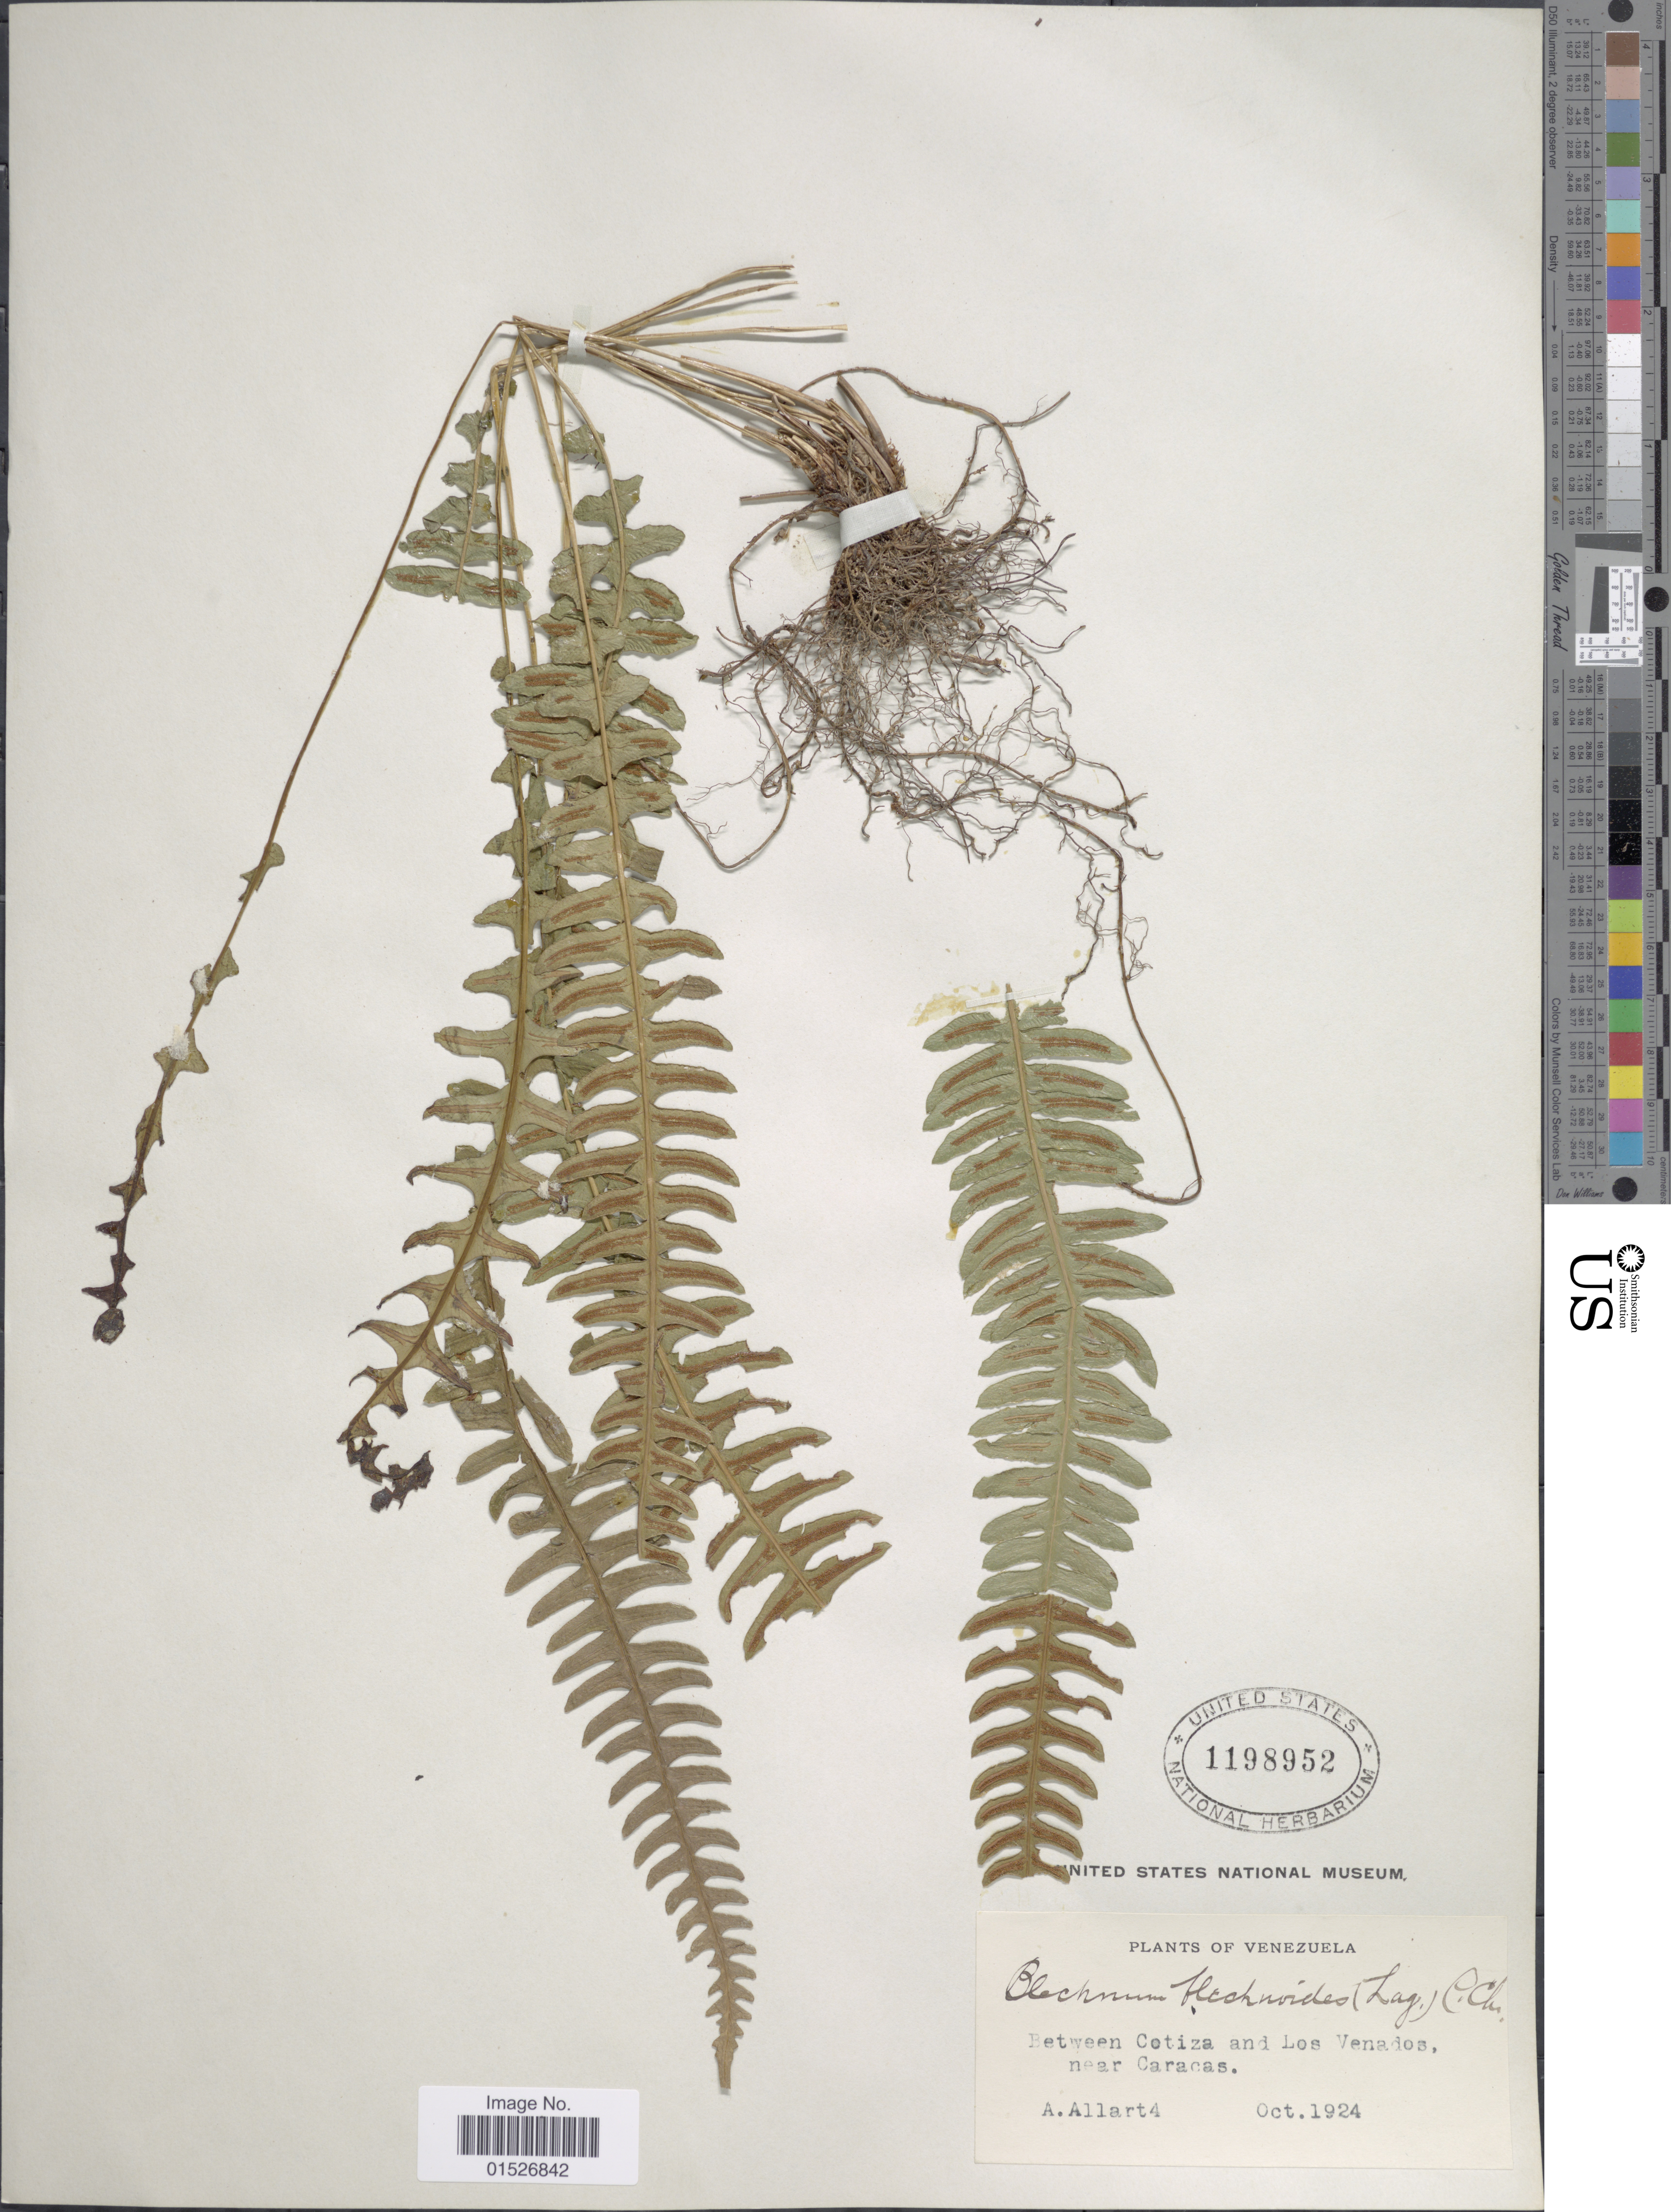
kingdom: Plantae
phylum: Tracheophyta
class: Polypodiopsida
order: Polypodiales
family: Blechnaceae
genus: Blechnum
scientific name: Blechnum polypodioides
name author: Raddi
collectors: A. Allart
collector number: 4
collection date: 1924-10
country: Venezuela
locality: Between Cotiza and Los Venados, near Caracas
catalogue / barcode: US 119852